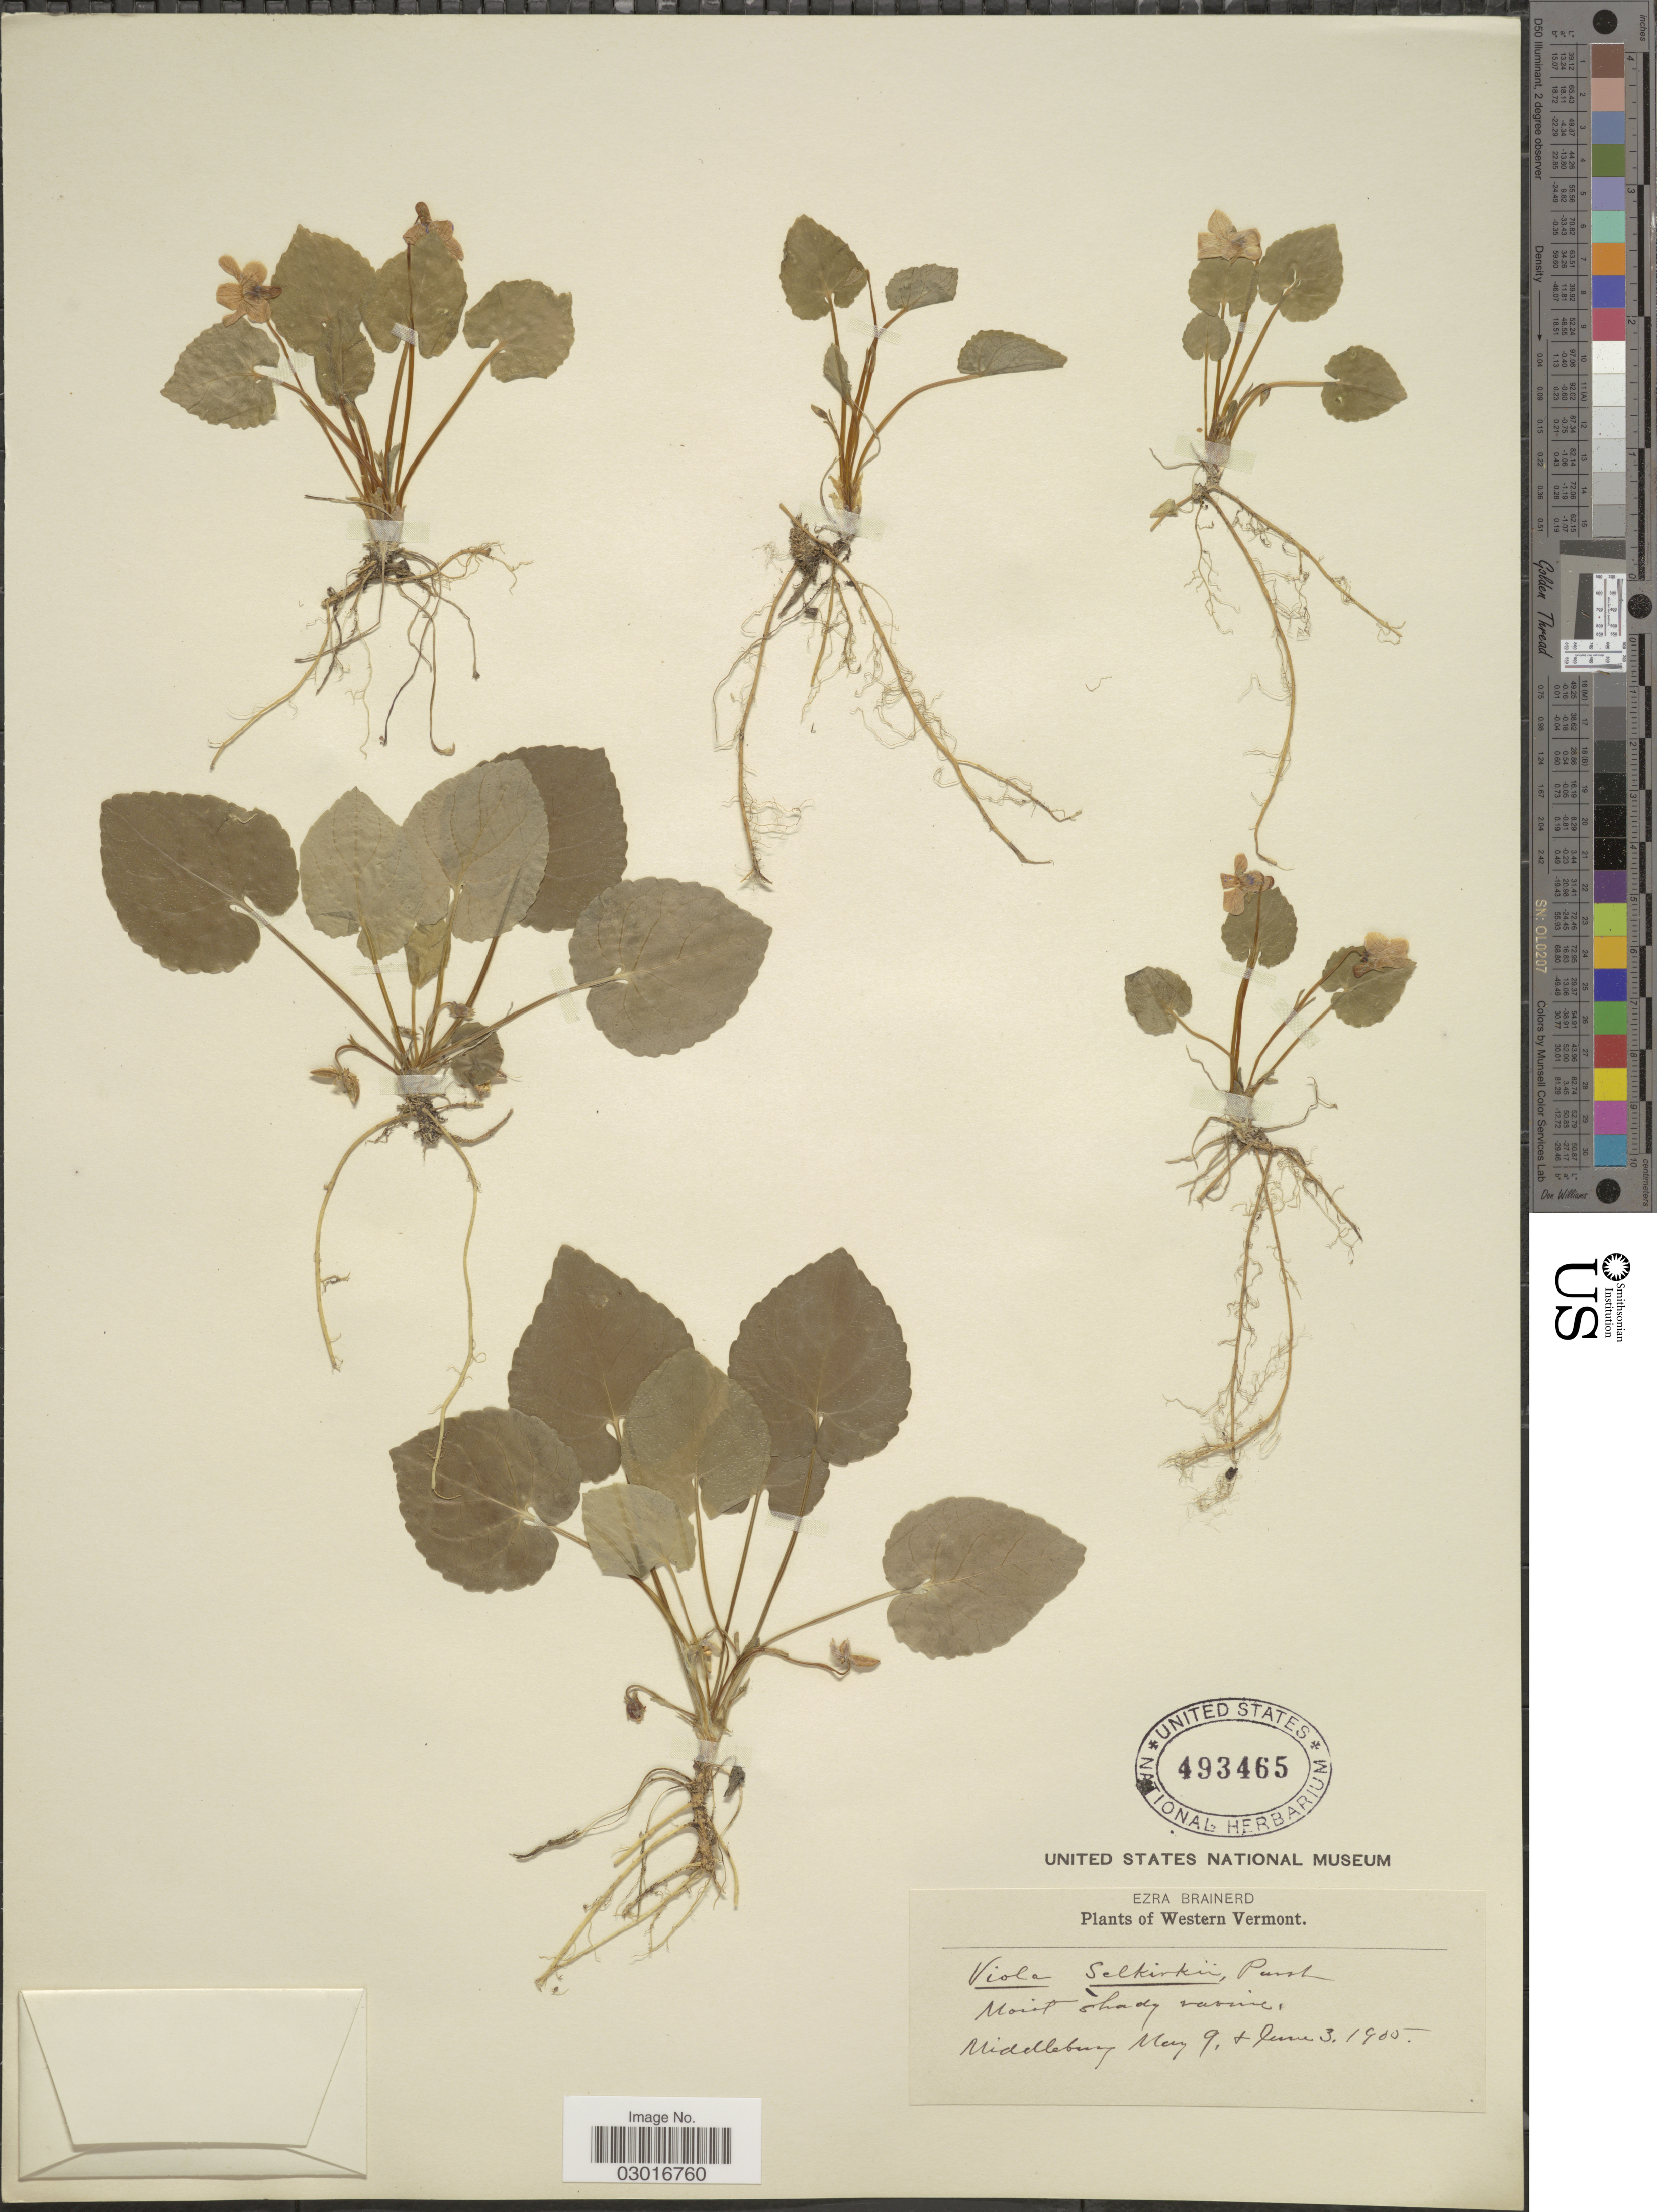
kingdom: Plantae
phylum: Tracheophyta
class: Magnoliopsida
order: Malpighiales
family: Violaceae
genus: Viola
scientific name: Viola selkirkii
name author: Pursh ex Goldie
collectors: E. Brainerd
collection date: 1905-05-09/1905-06-03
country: United States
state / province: Vermont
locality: Western Vermont. Middlebury.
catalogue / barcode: US 493465